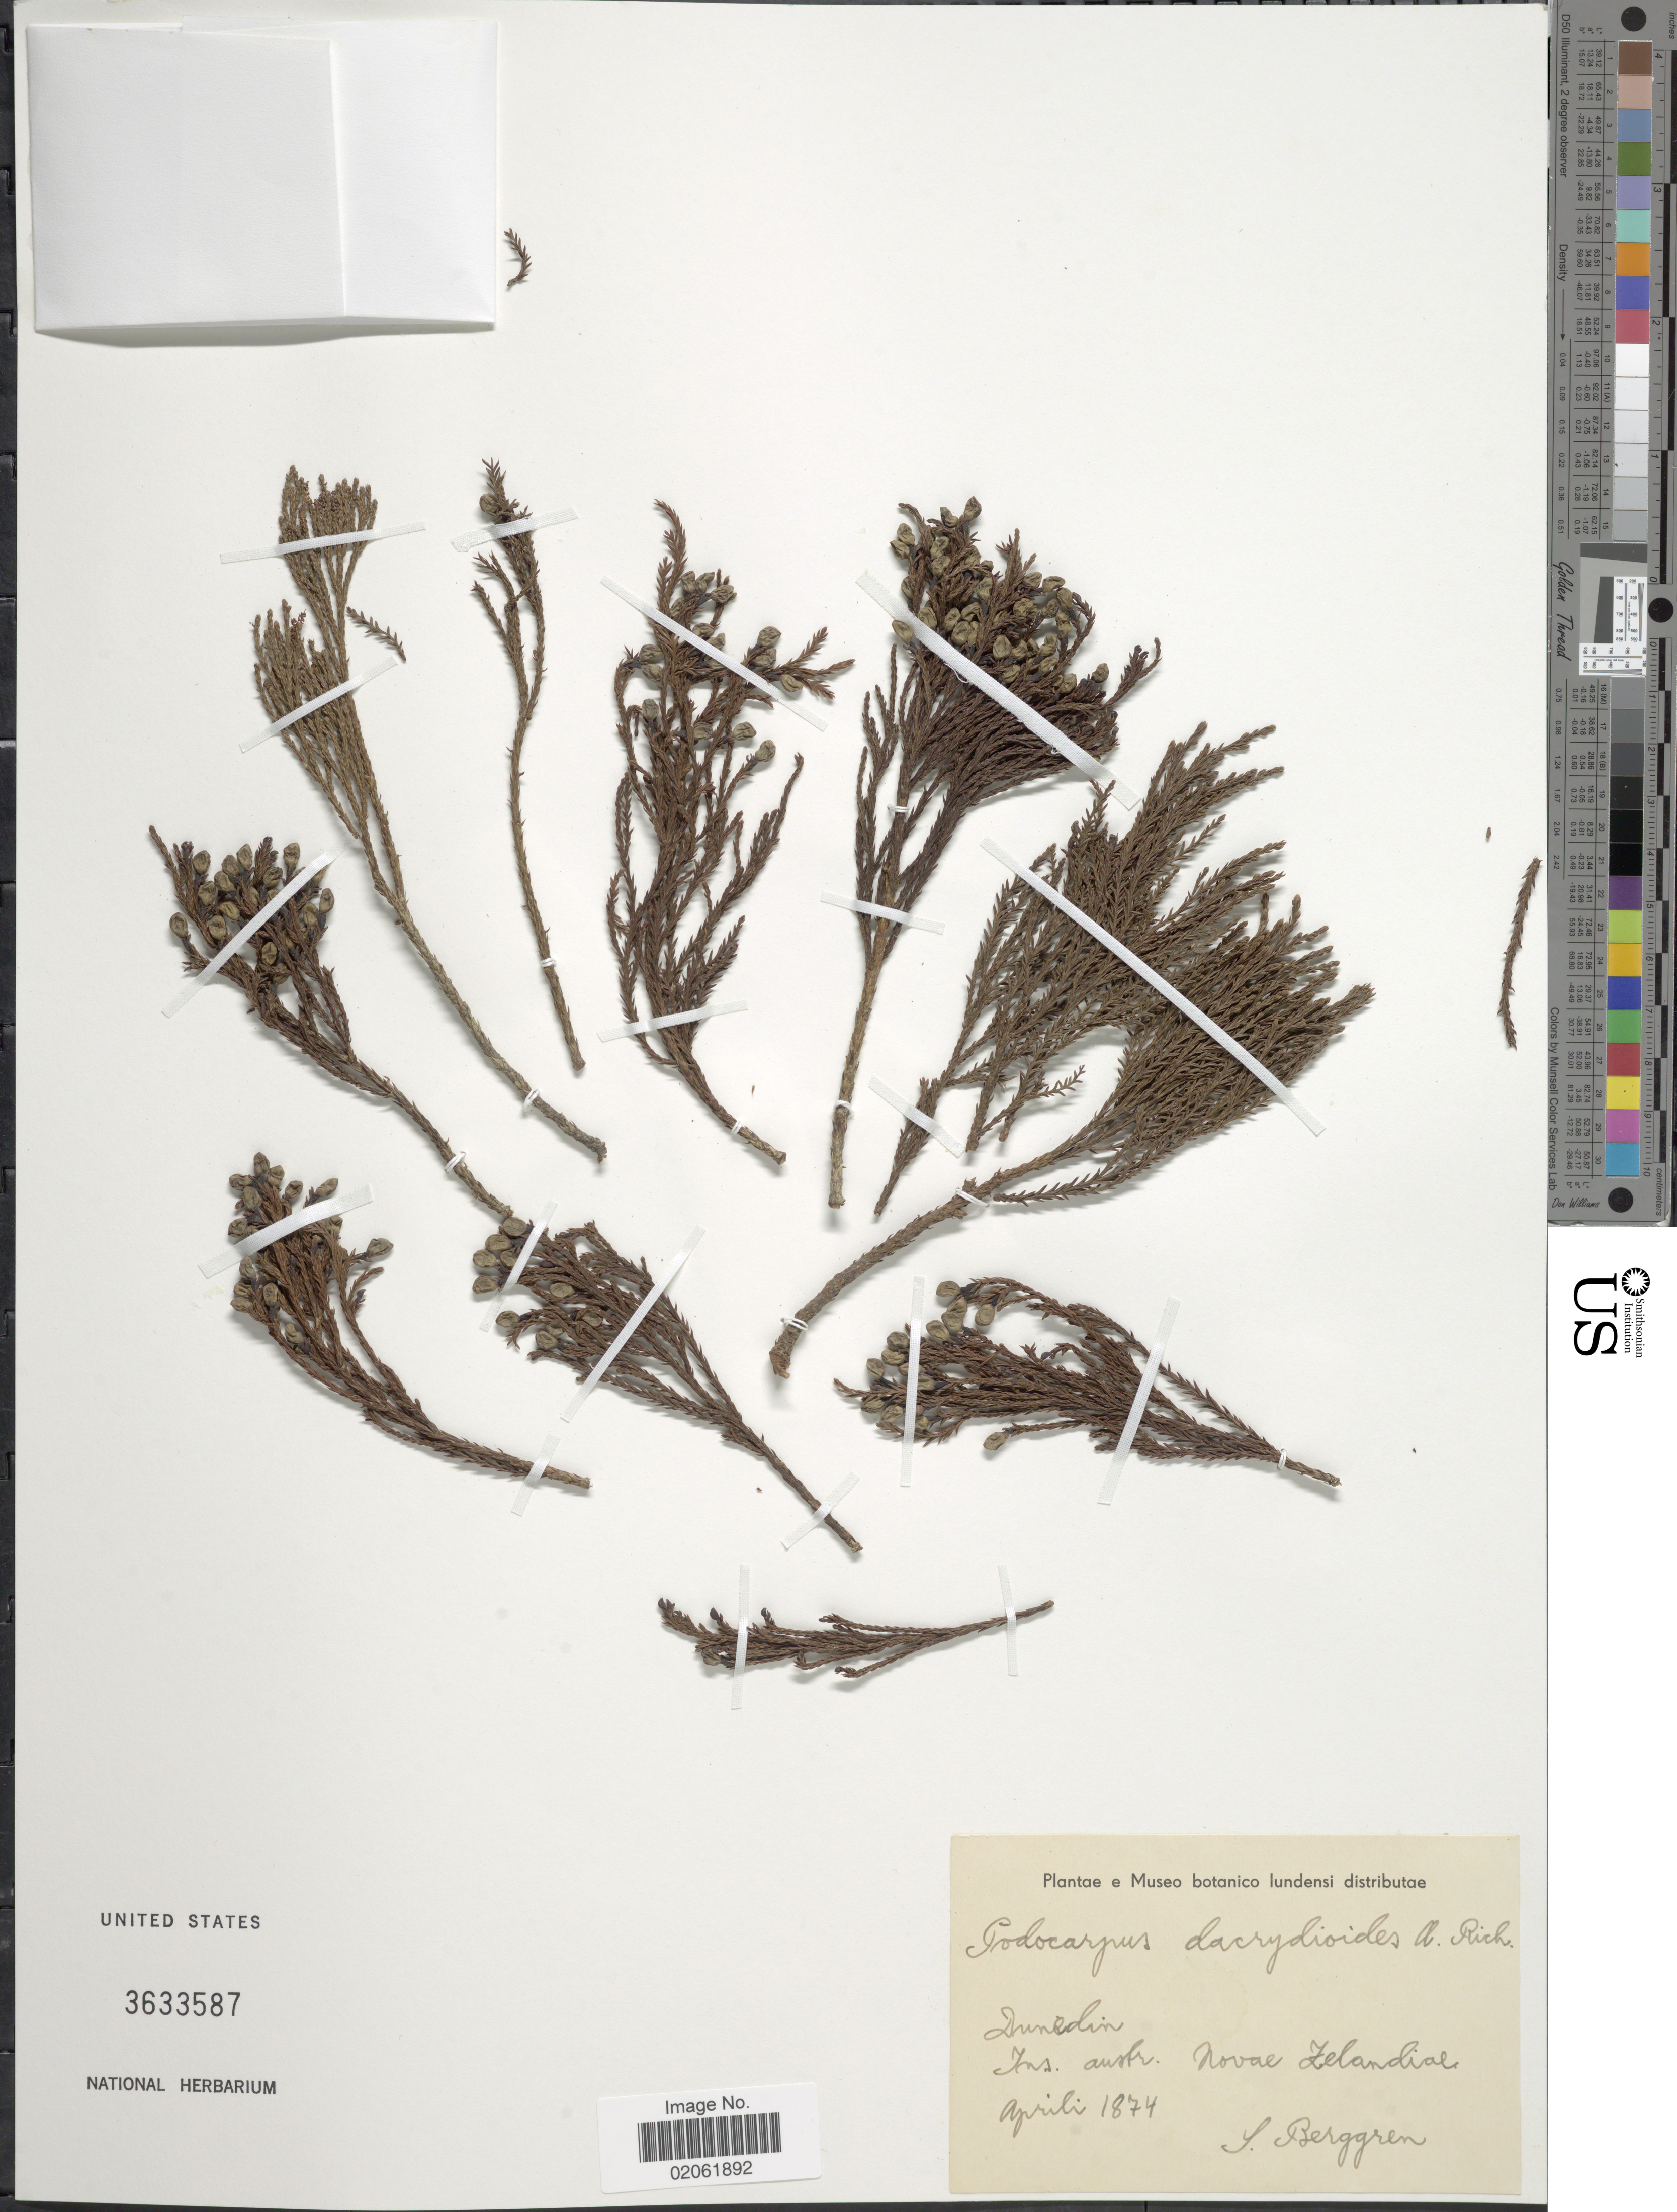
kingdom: Plantae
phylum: Tracheophyta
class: Pinopsida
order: Pinales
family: Podocarpaceae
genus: Podocarpus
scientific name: Podocarpus dacrydioides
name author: A. Rich.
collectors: S. Berggren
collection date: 1874-04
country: New Zealand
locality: Dunedin, Ins. austr. Novae Zelandia.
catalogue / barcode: US 3633587